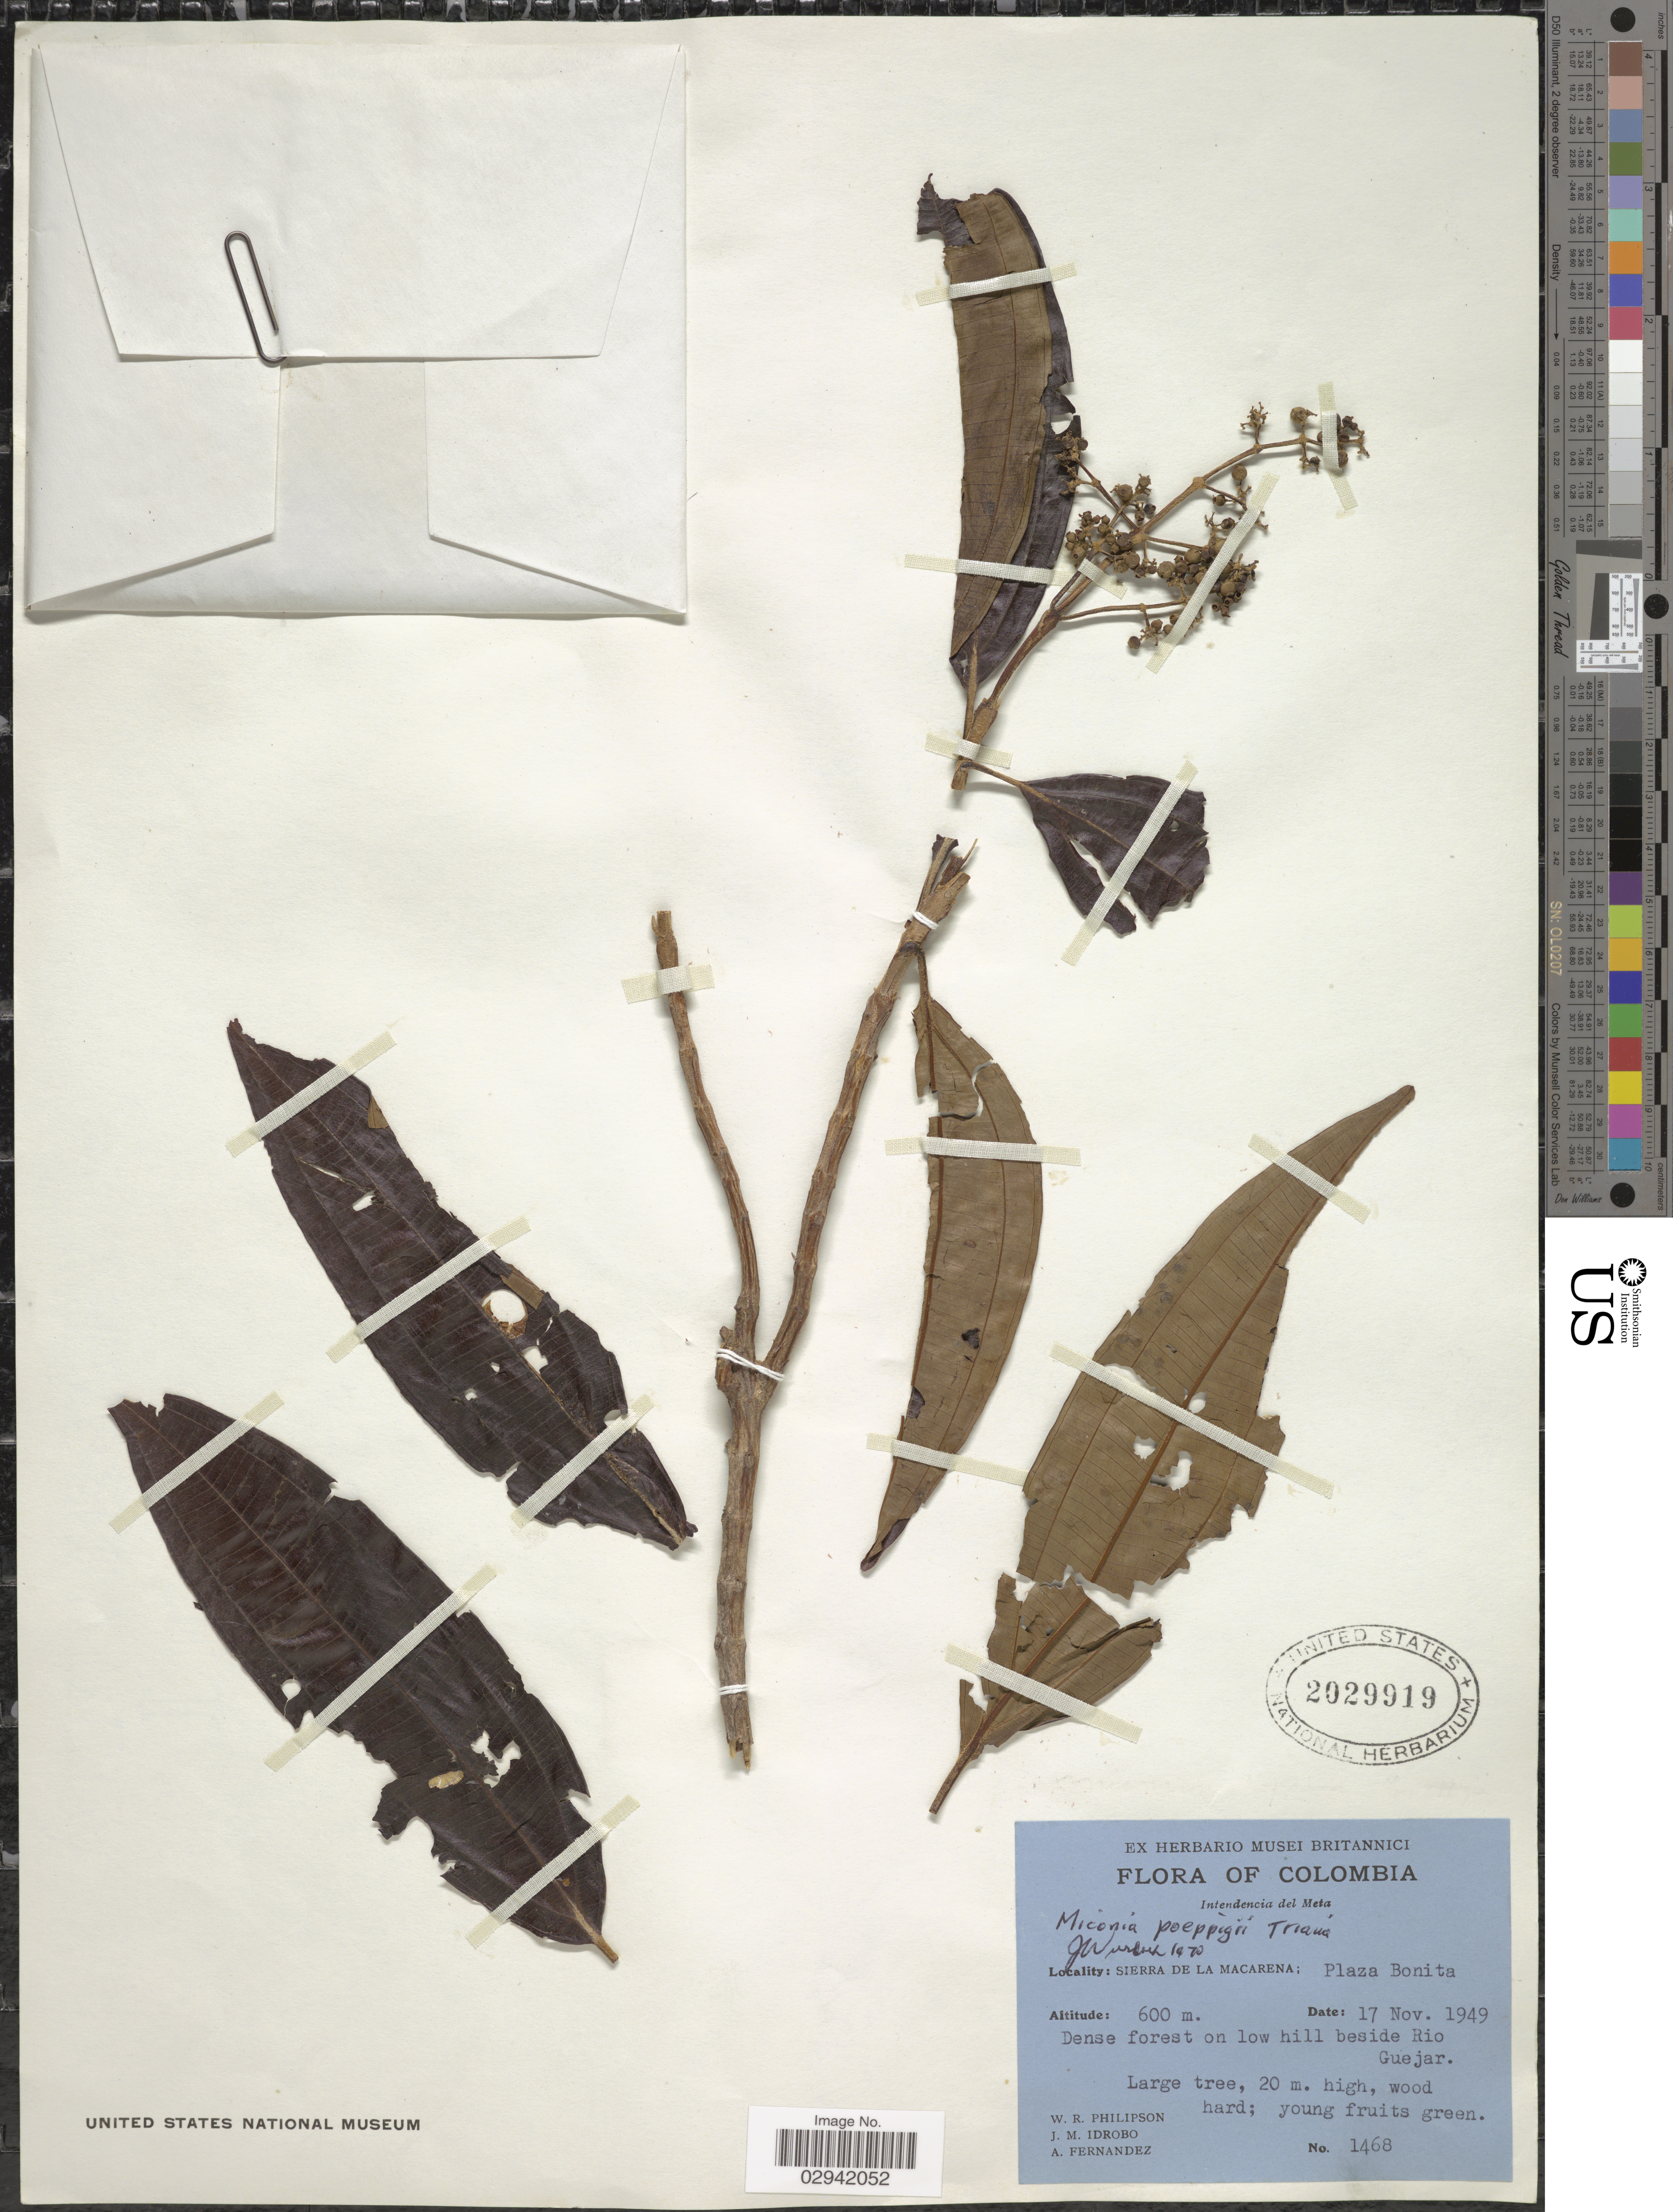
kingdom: Plantae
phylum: Tracheophyta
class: Magnoliopsida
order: Myrtales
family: Melastomataceae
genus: Miconia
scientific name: Miconia poeppigii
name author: Triana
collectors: W. R. Philipson, J. M. Idrobo & A. Fernandez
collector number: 1468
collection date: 1949-11-17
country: Colombia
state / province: Meta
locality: Intendencia del Meta. Sierra de la Macarena; Plaza Bonita. Beside Rio Guejar.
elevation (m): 600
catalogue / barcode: US 2029919